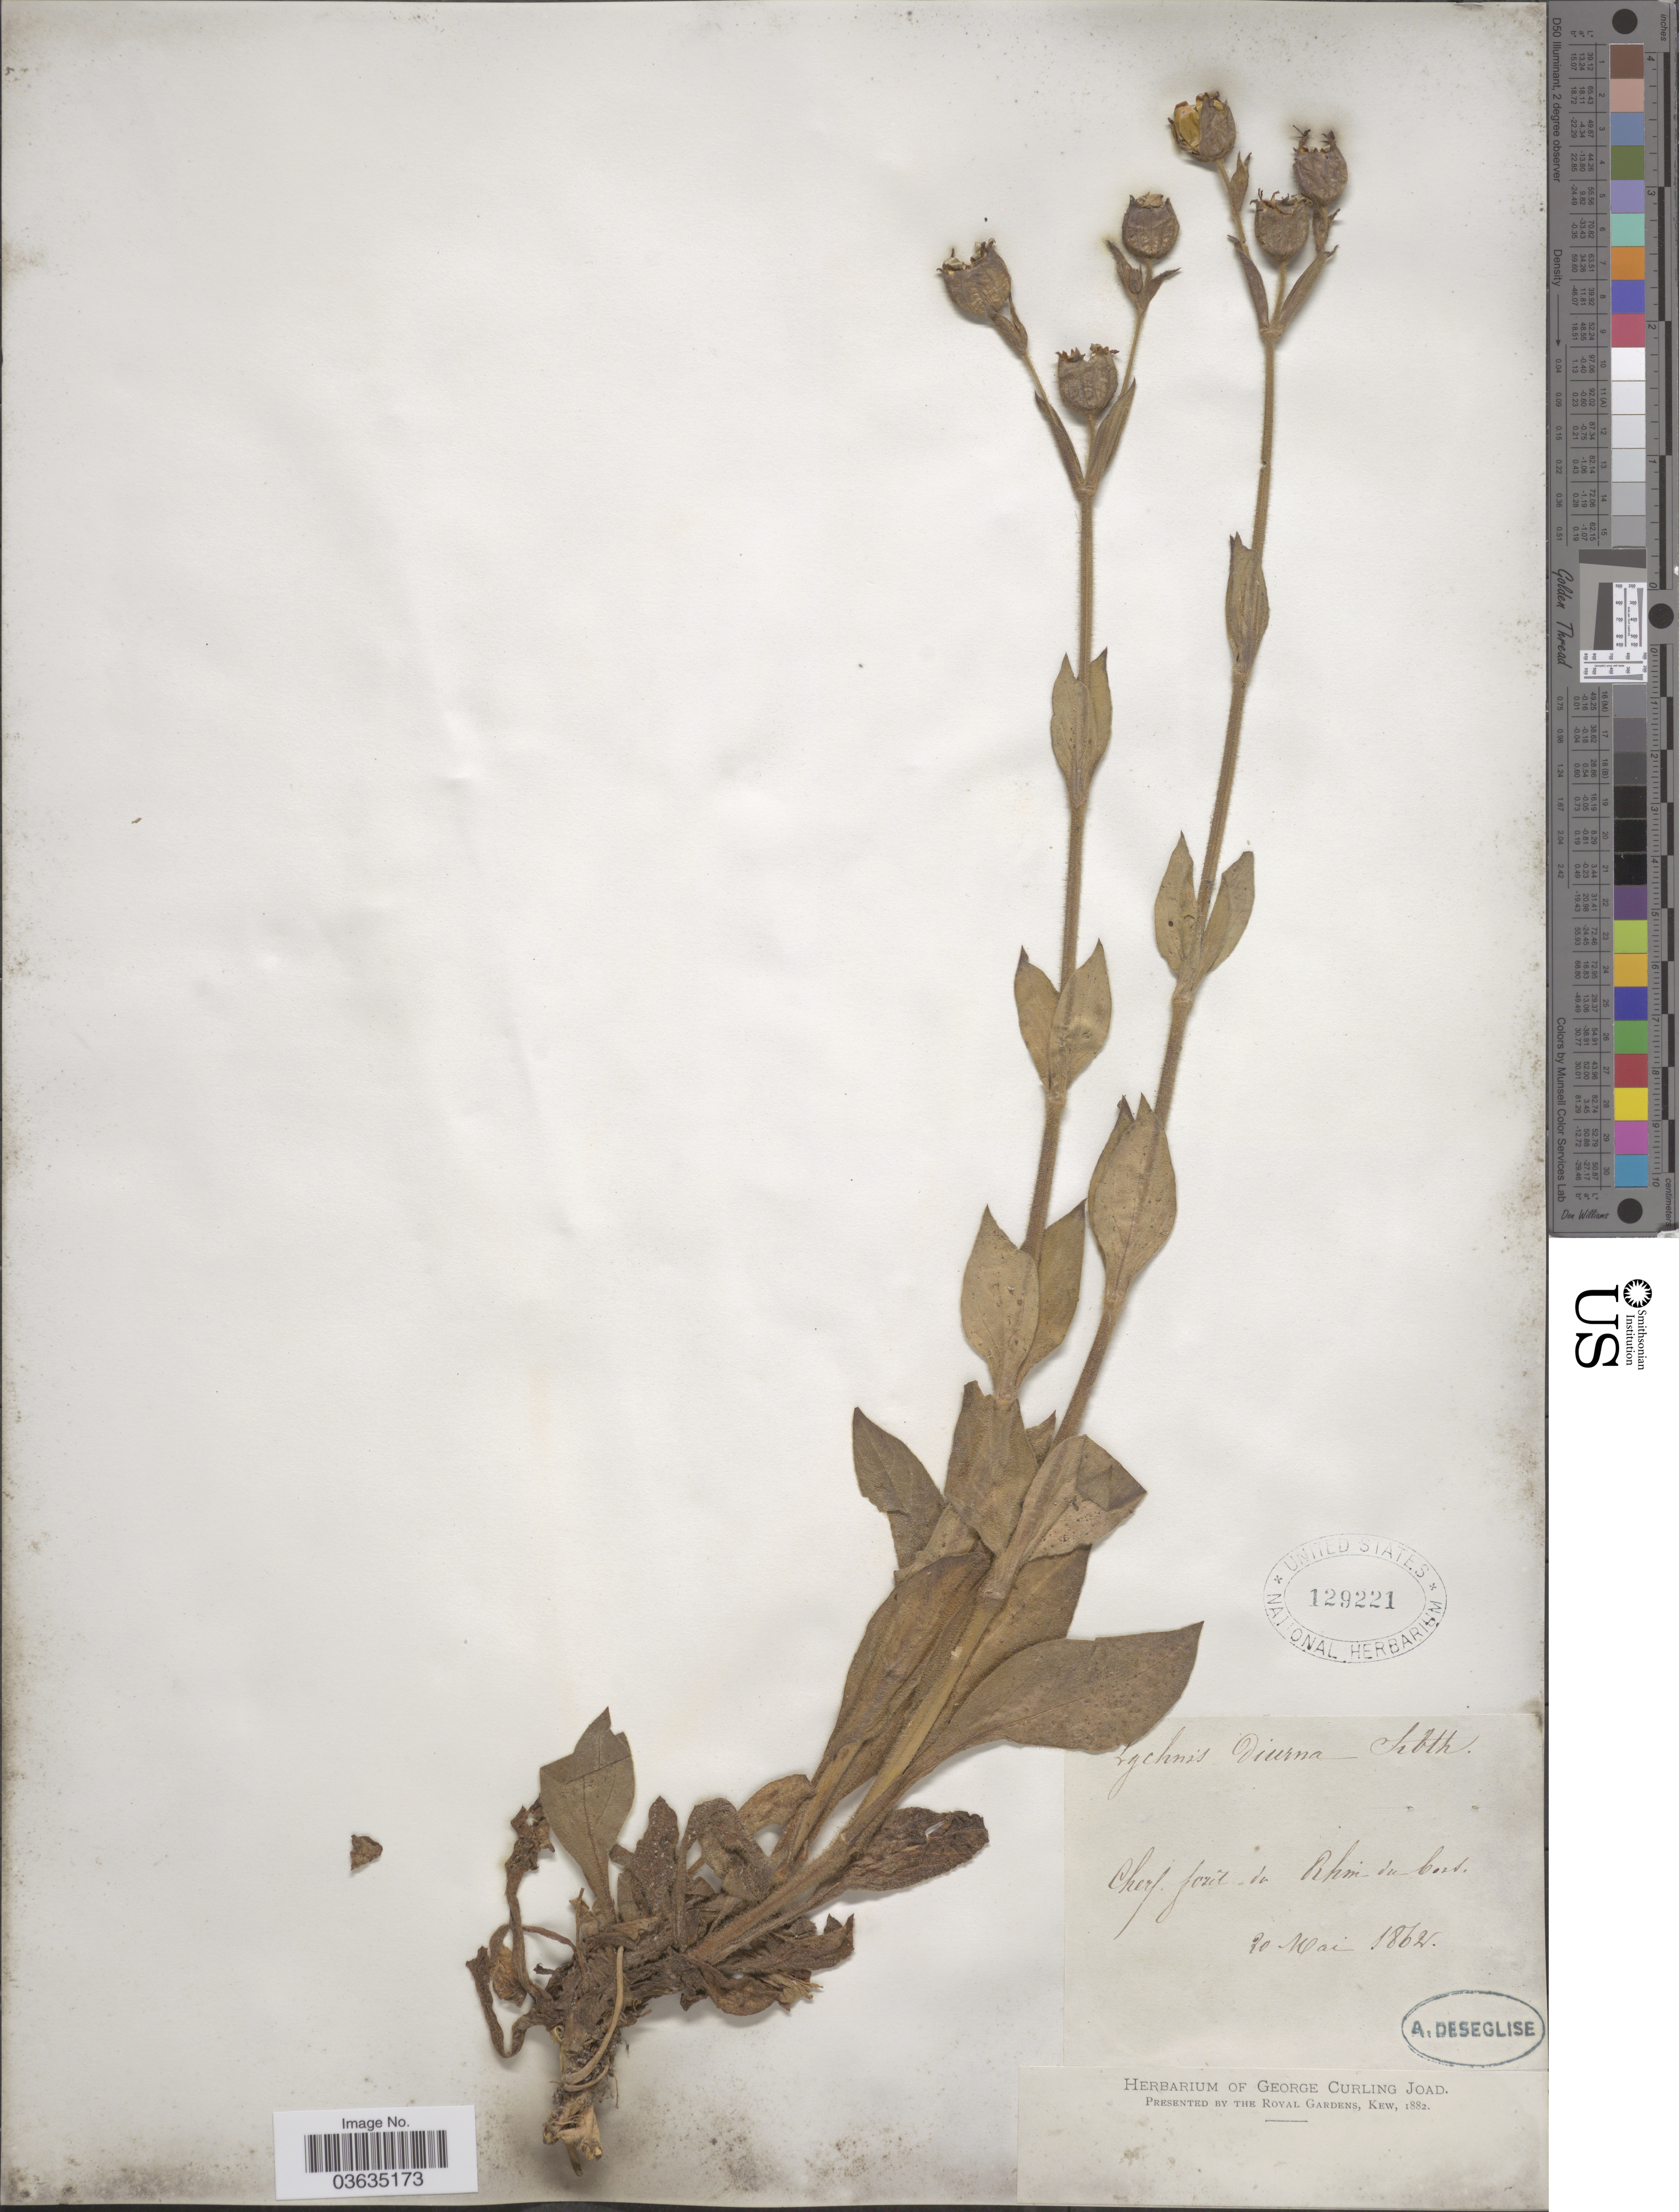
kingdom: Plantae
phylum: Tracheophyta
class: Magnoliopsida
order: Caryophyllales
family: Caryophyllaceae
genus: Silene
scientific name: Silene dioica subsp. dioica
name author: (L.) Clairv.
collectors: A. Deseglise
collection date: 1862-05-20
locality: Cherf. forêt de Pehmi du Cort. [interpreted]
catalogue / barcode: US 129221